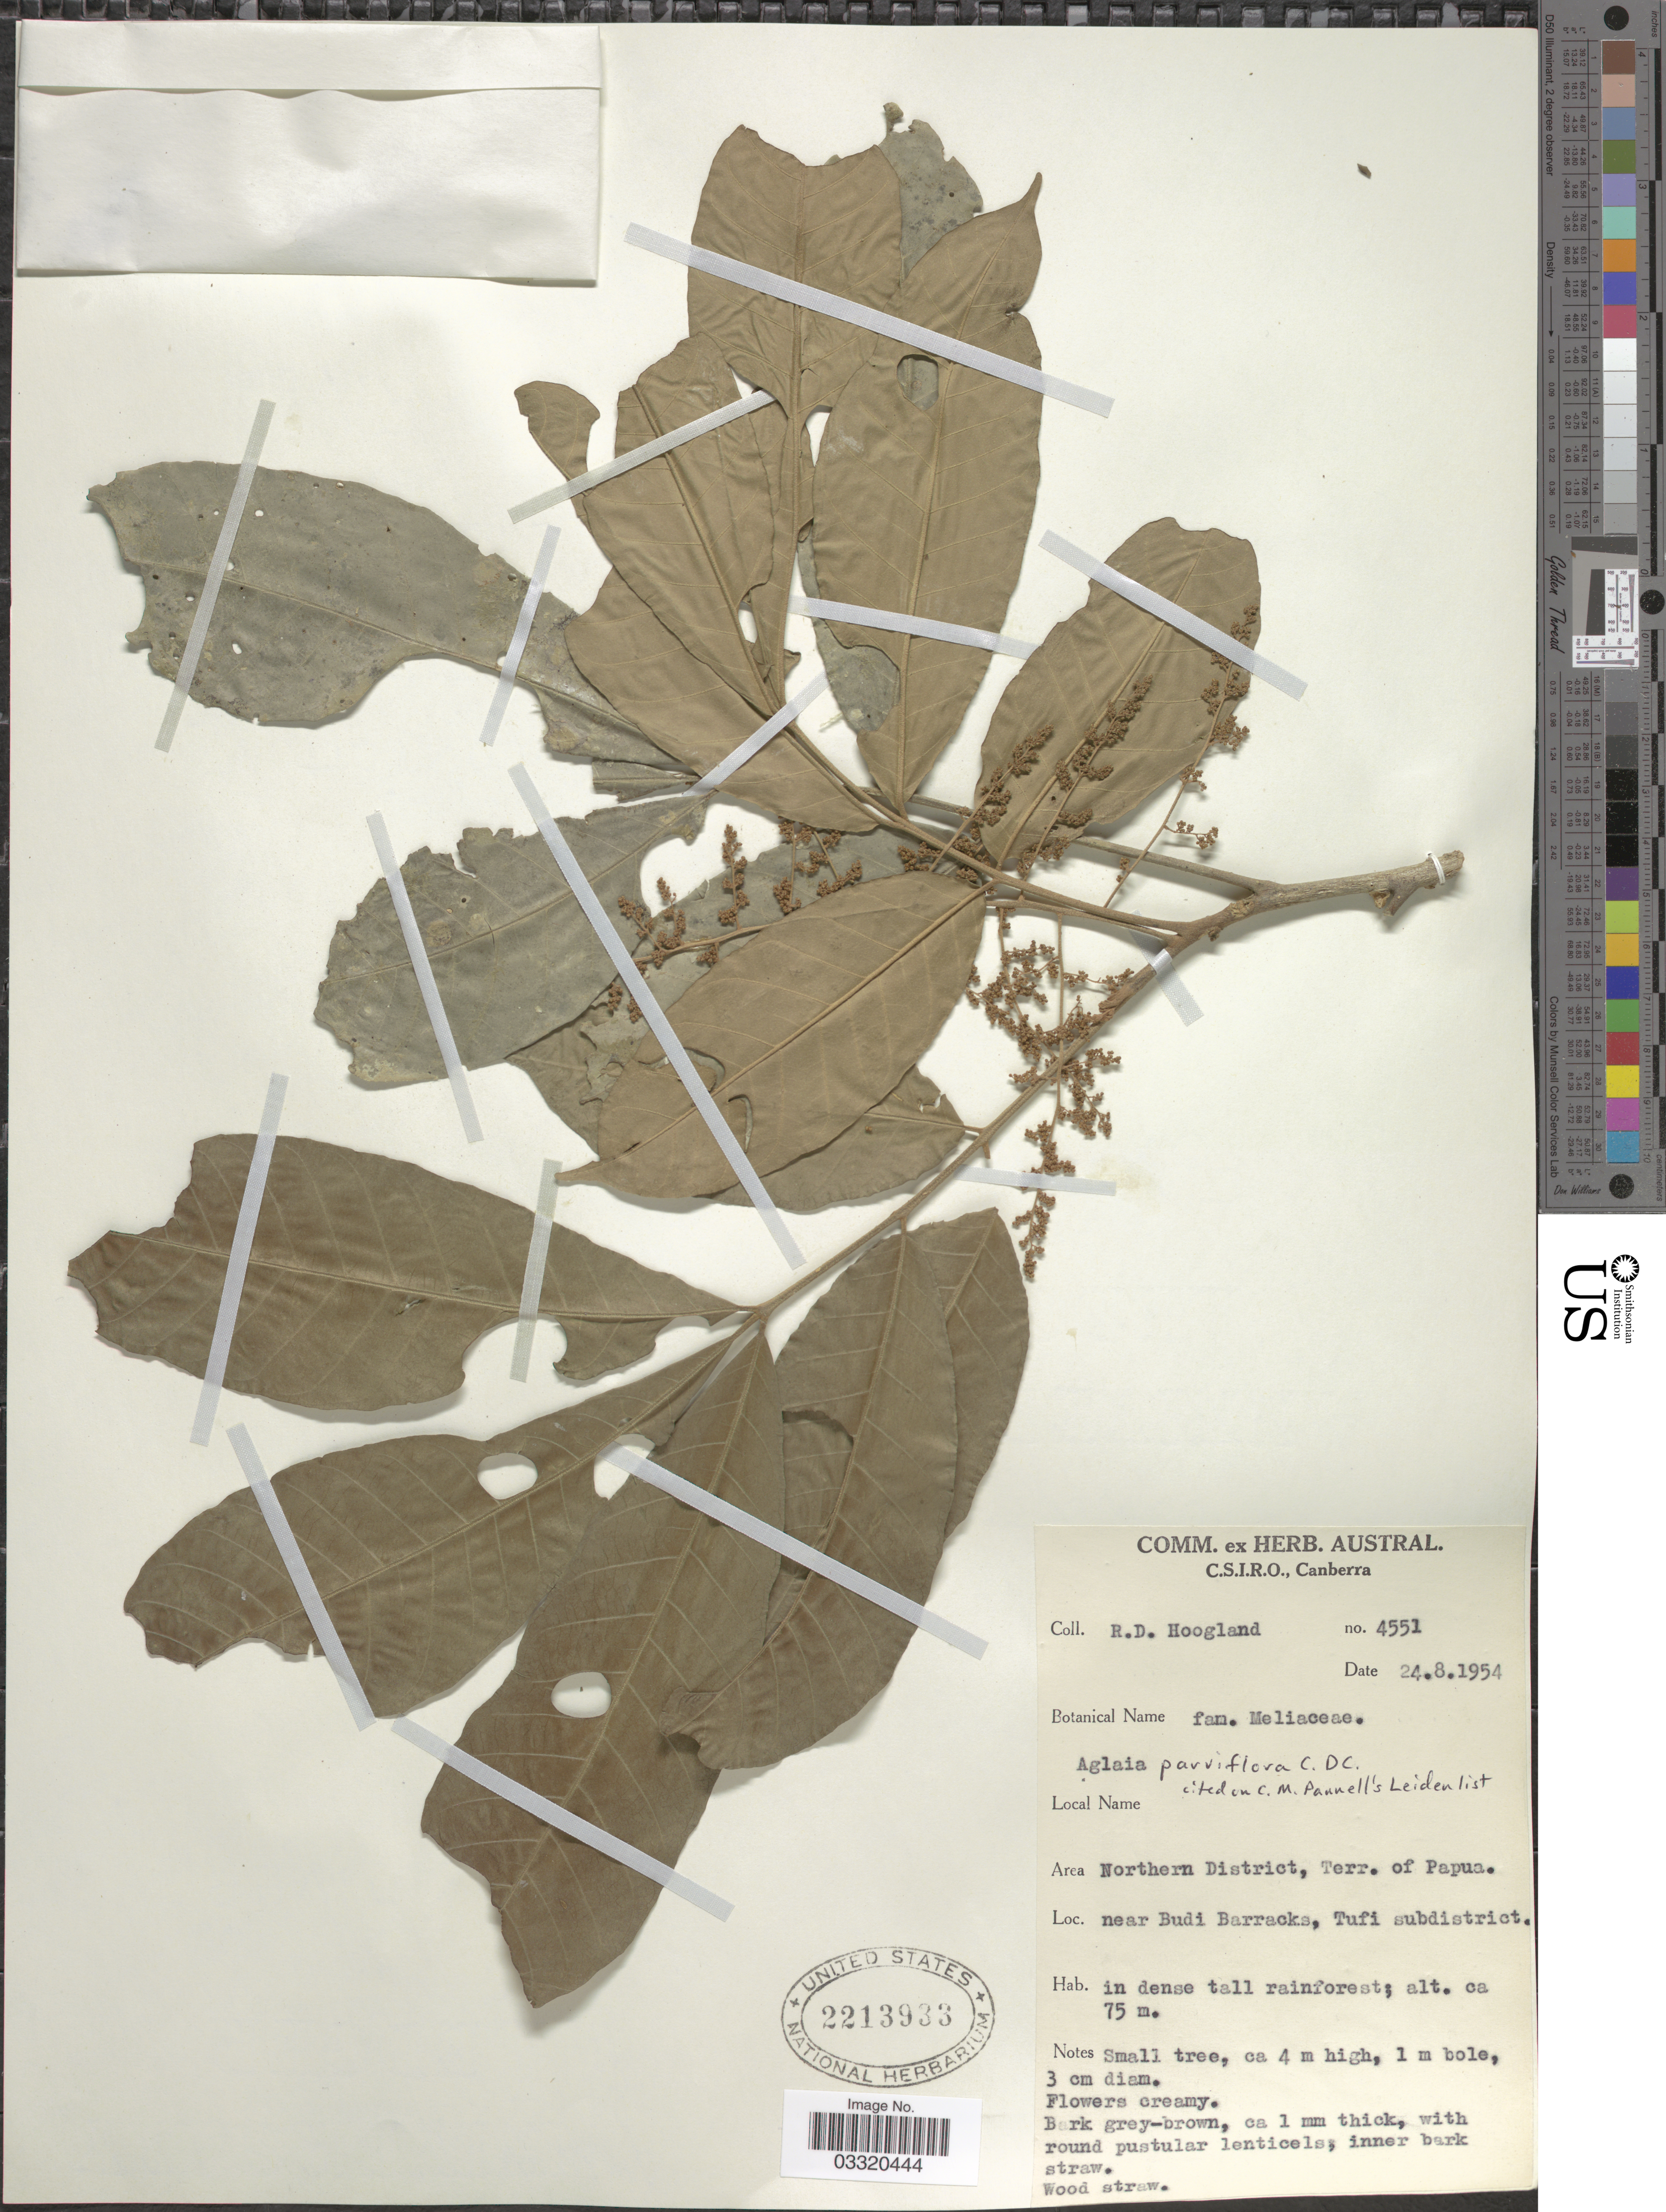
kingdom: Plantae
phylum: Tracheophyta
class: Magnoliopsida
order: Sapindales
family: Meliaceae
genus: Aglaia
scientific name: Aglaia parviflora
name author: C. DC.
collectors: R. D. Hoogland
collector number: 4551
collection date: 1954-08-24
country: Papua New Guinea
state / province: Northern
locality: Area Northern District, Terr. of Papua. Near Budi Barracks, Tufi subdistrict.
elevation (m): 75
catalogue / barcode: US 2213933